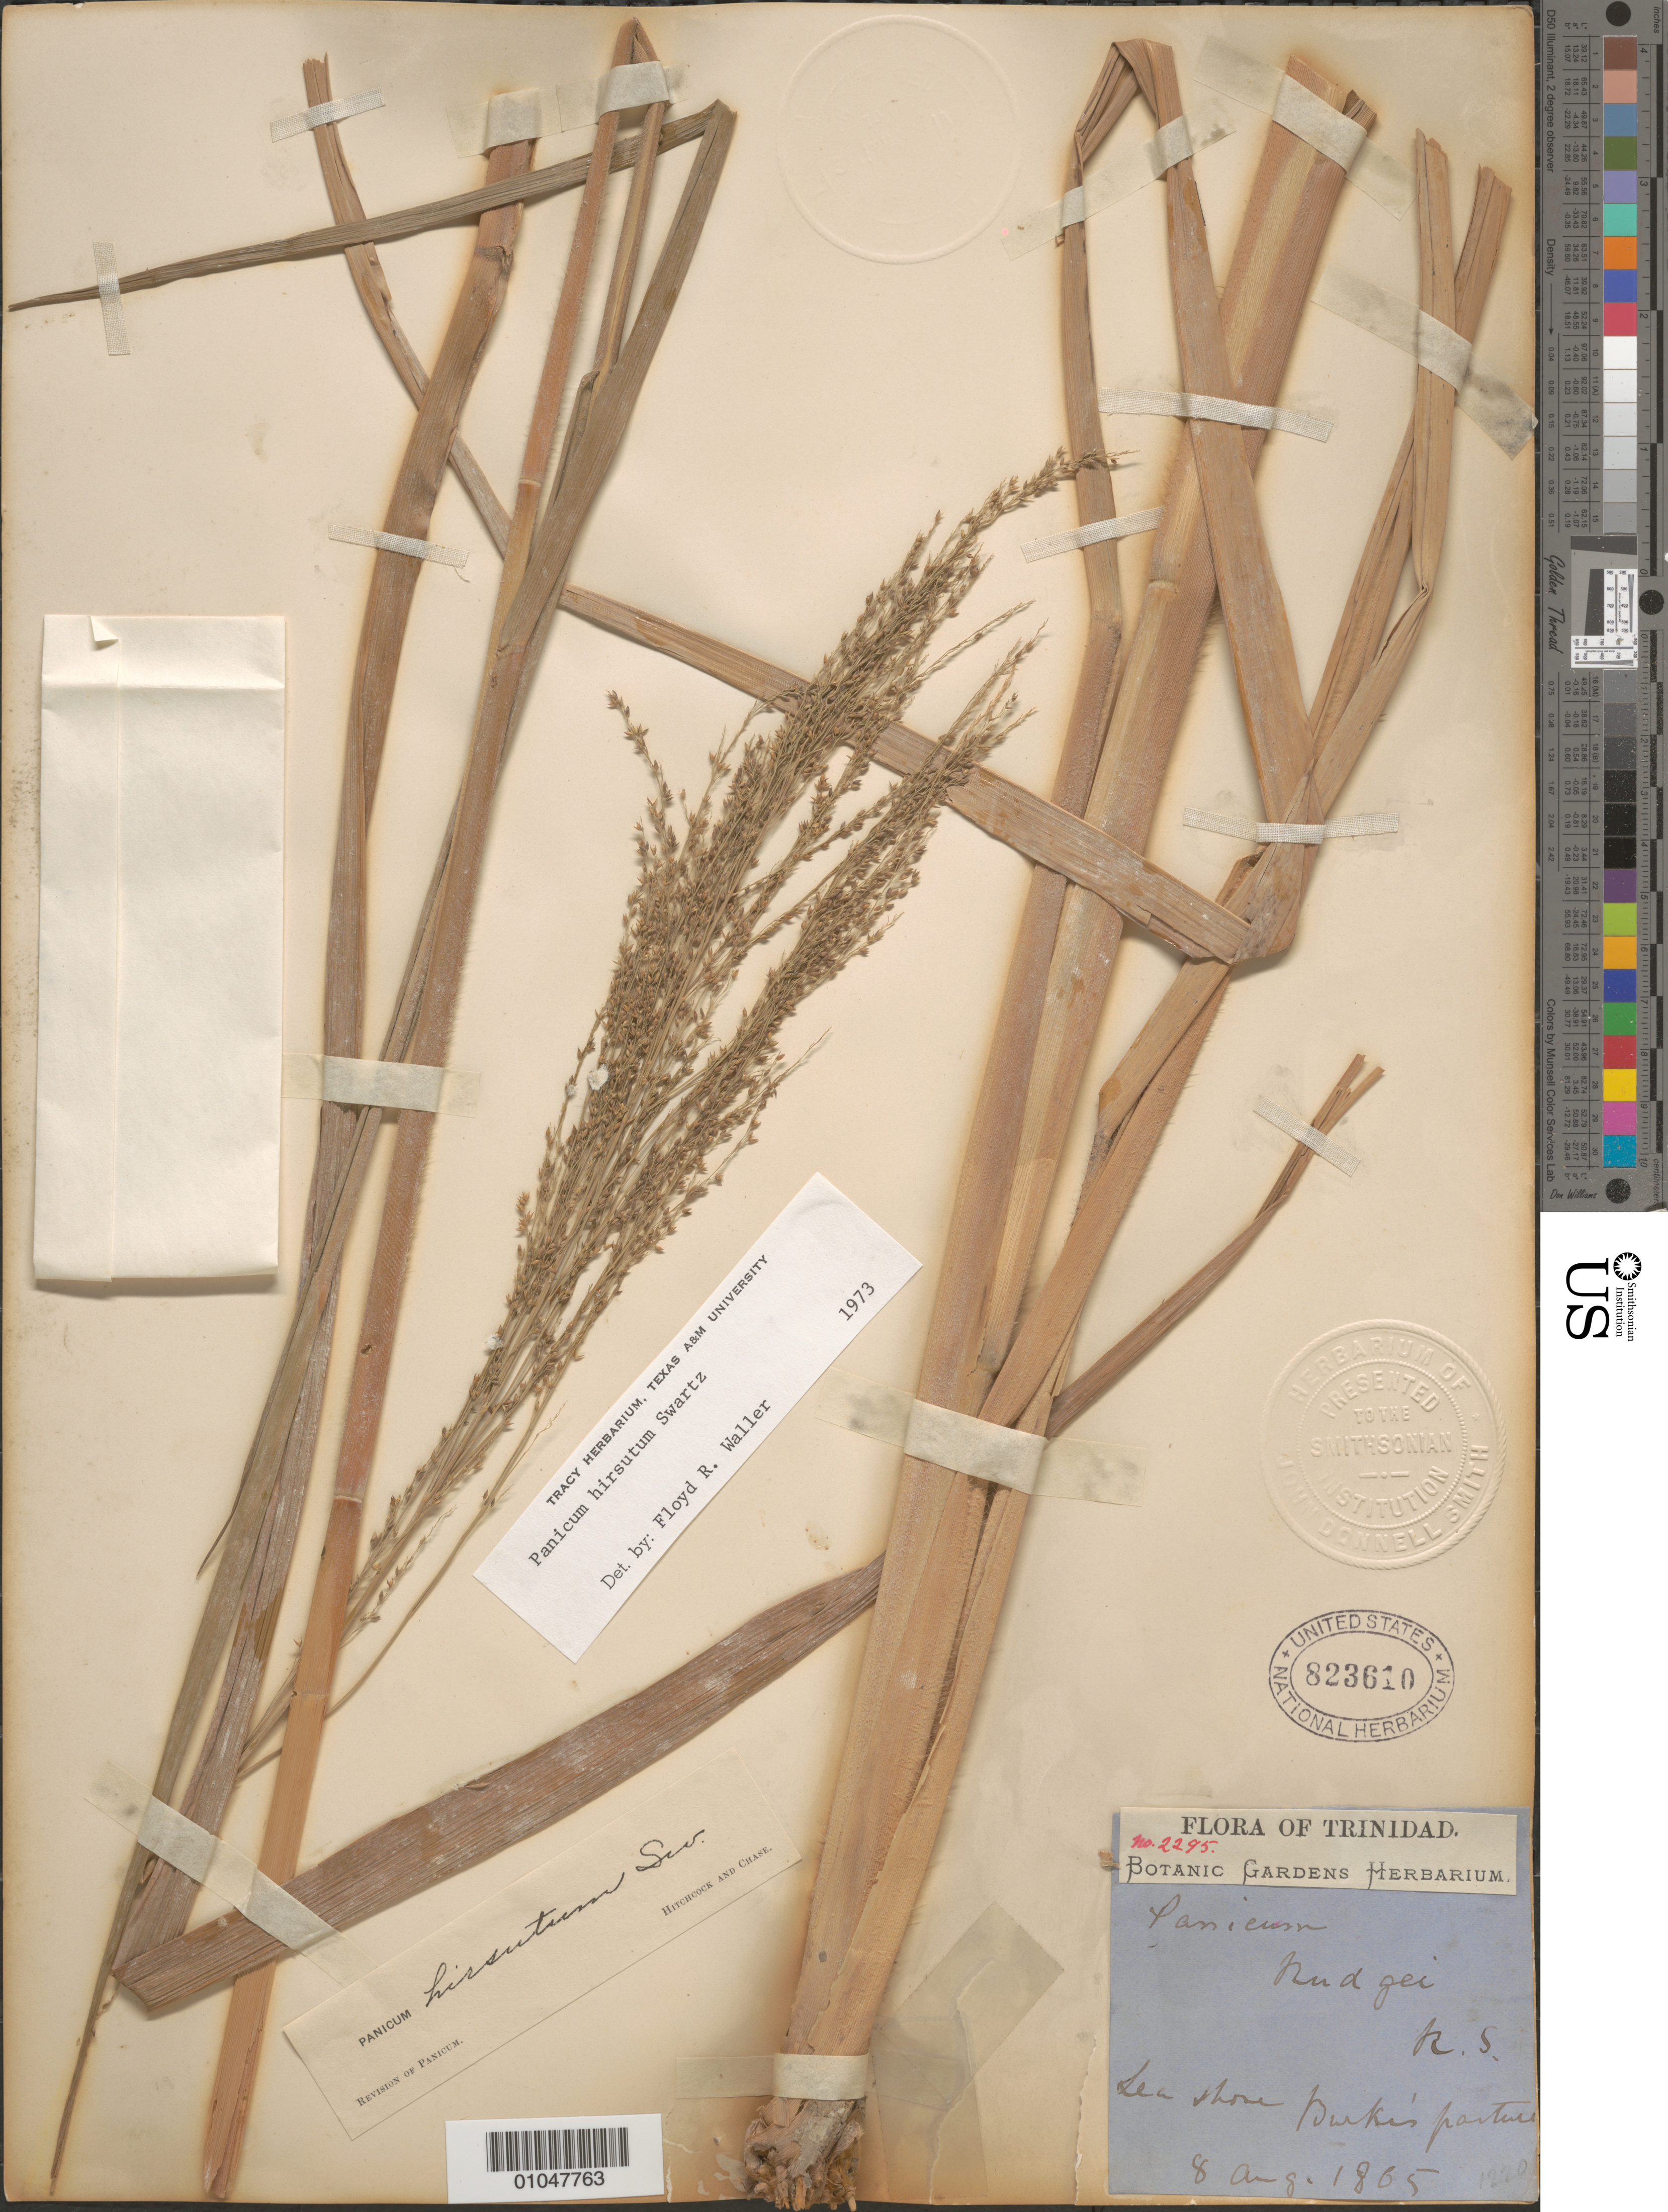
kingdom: Plantae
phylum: Tracheophyta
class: Liliopsida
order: Poales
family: Poaceae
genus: Panicum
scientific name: Panicum hirsutum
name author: Sw.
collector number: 1220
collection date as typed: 08 Aug 1865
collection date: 1865-08-08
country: Trinidad and Tobago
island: Trinidad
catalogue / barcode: US 823610